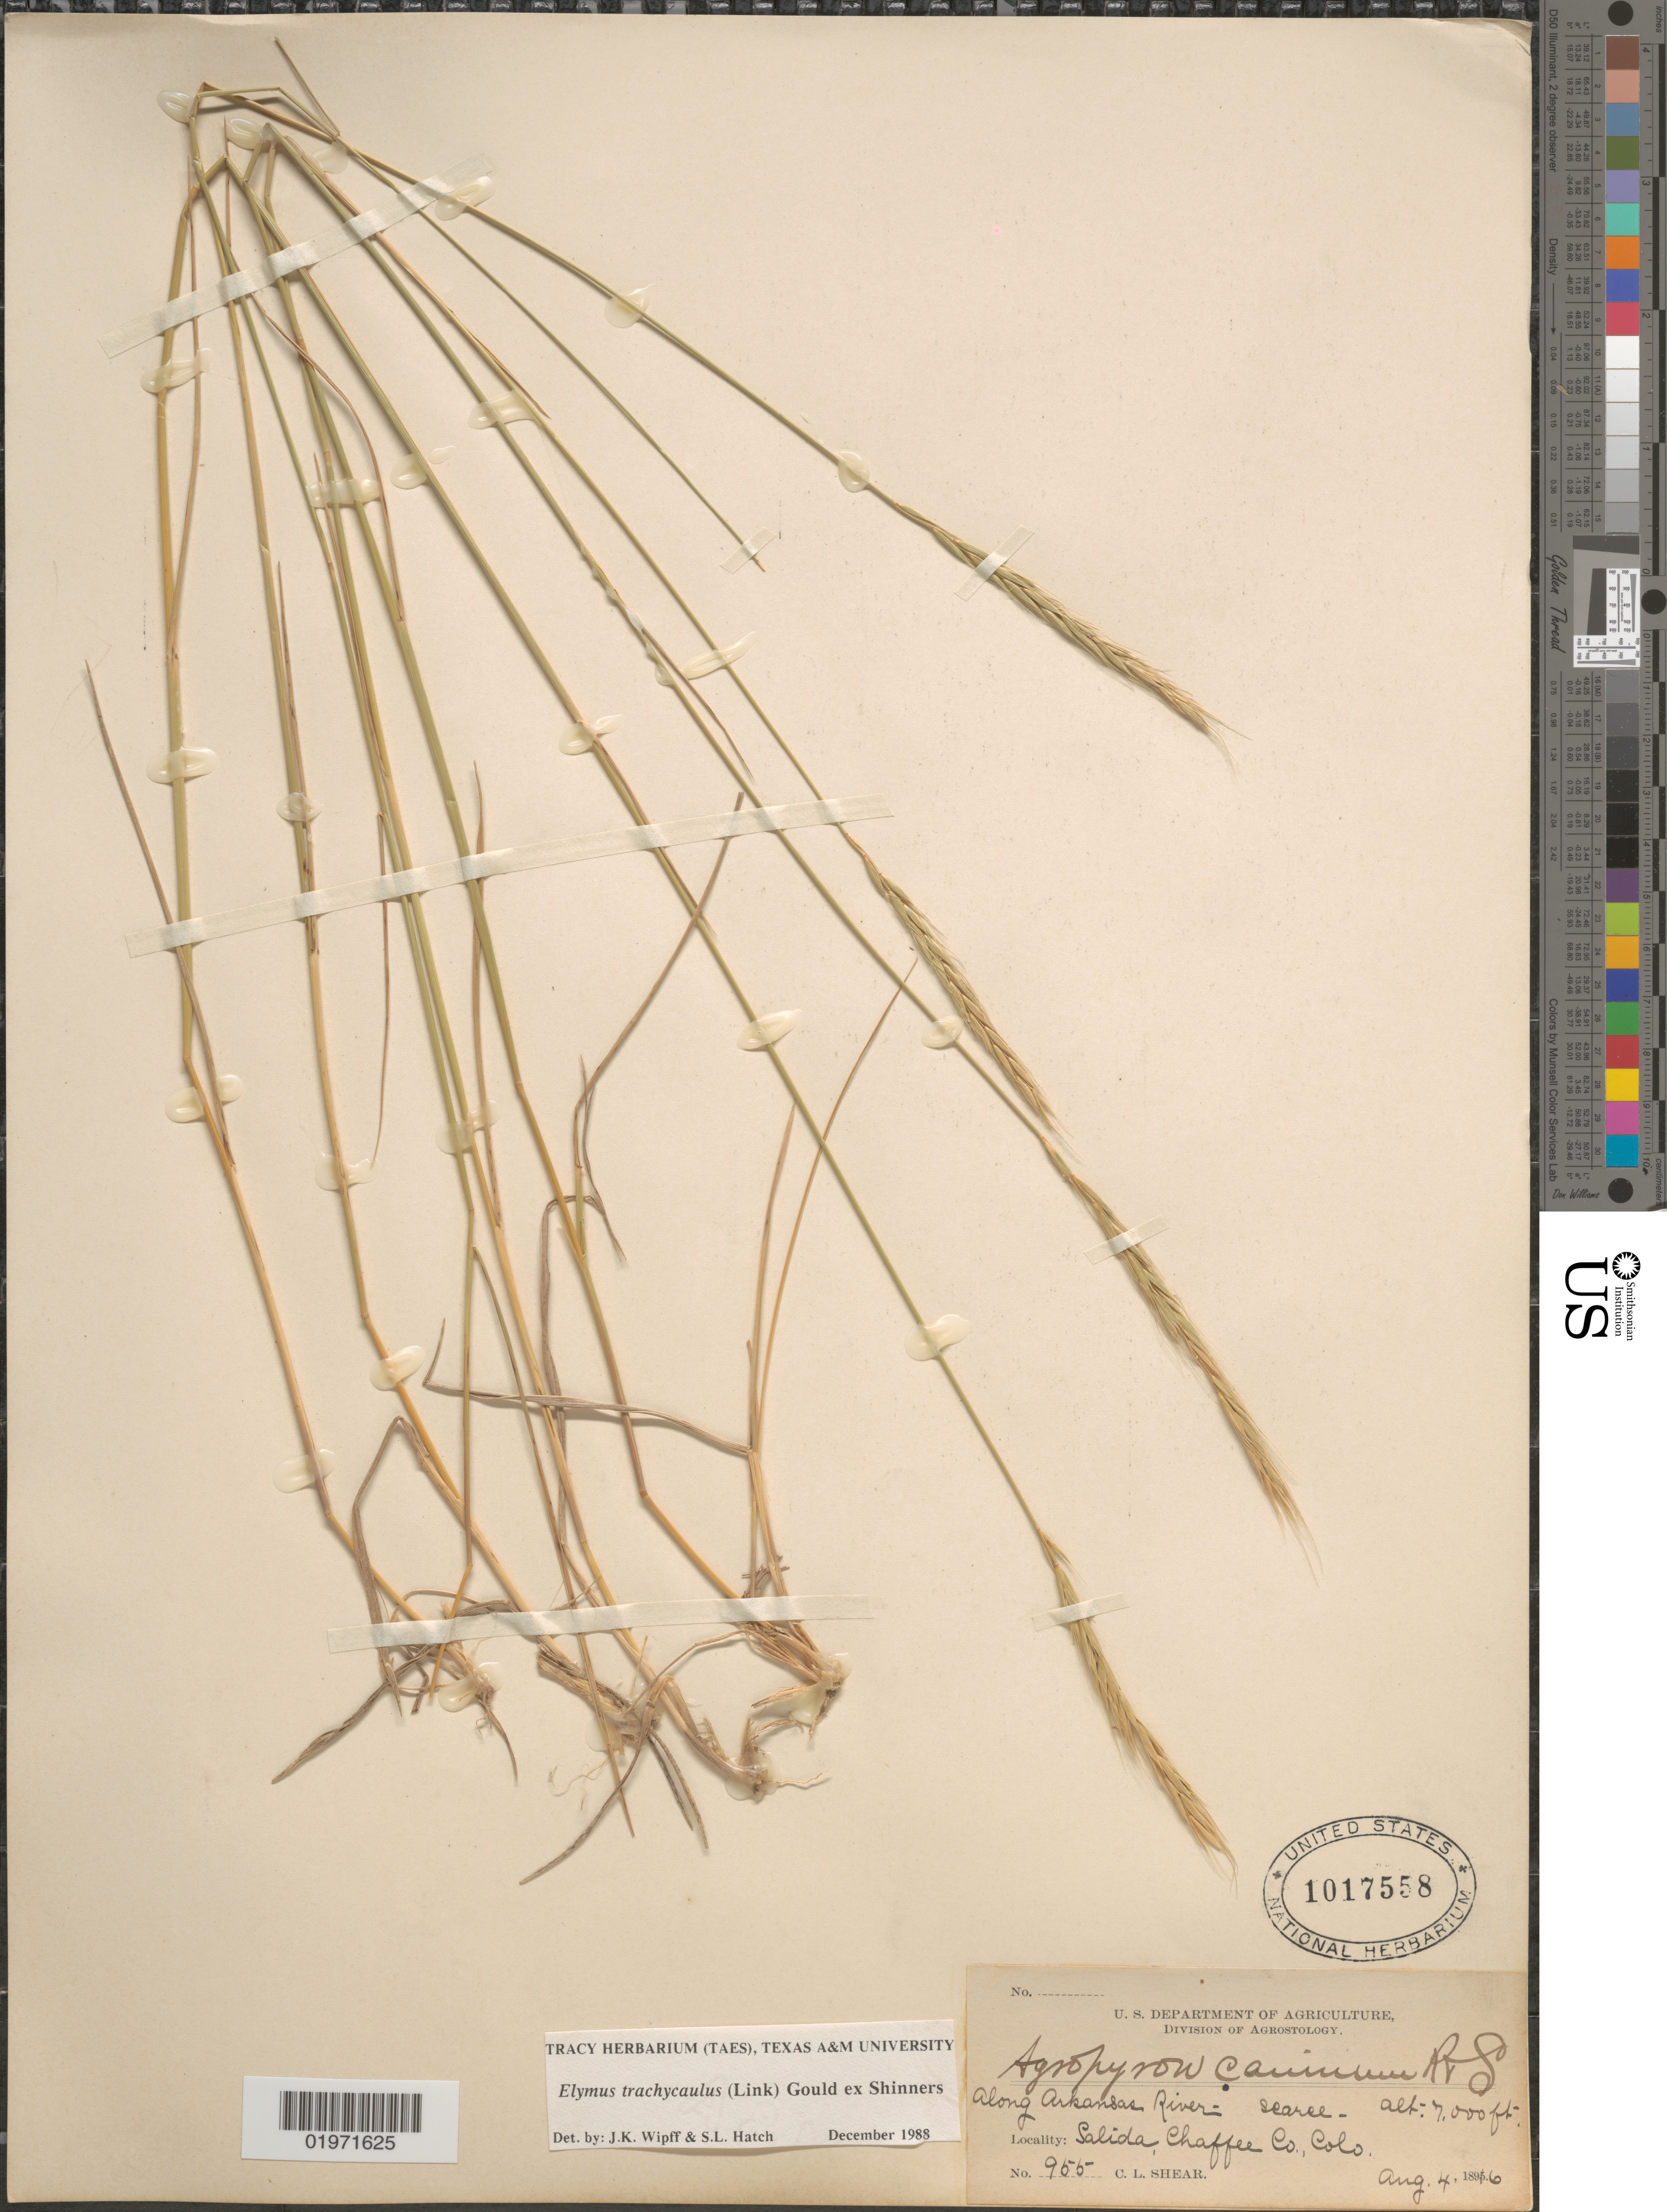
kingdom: Plantae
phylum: Tracheophyta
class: Liliopsida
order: Poales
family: Poaceae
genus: Elymus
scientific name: Elymus trachycaulus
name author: (Link) Gould ex Shinners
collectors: C. L. Shear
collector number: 955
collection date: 1896-08-04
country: United States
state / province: Colorado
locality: Along Arkansas River. Salida, Chaffee Co.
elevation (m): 2134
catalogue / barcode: US 1017558